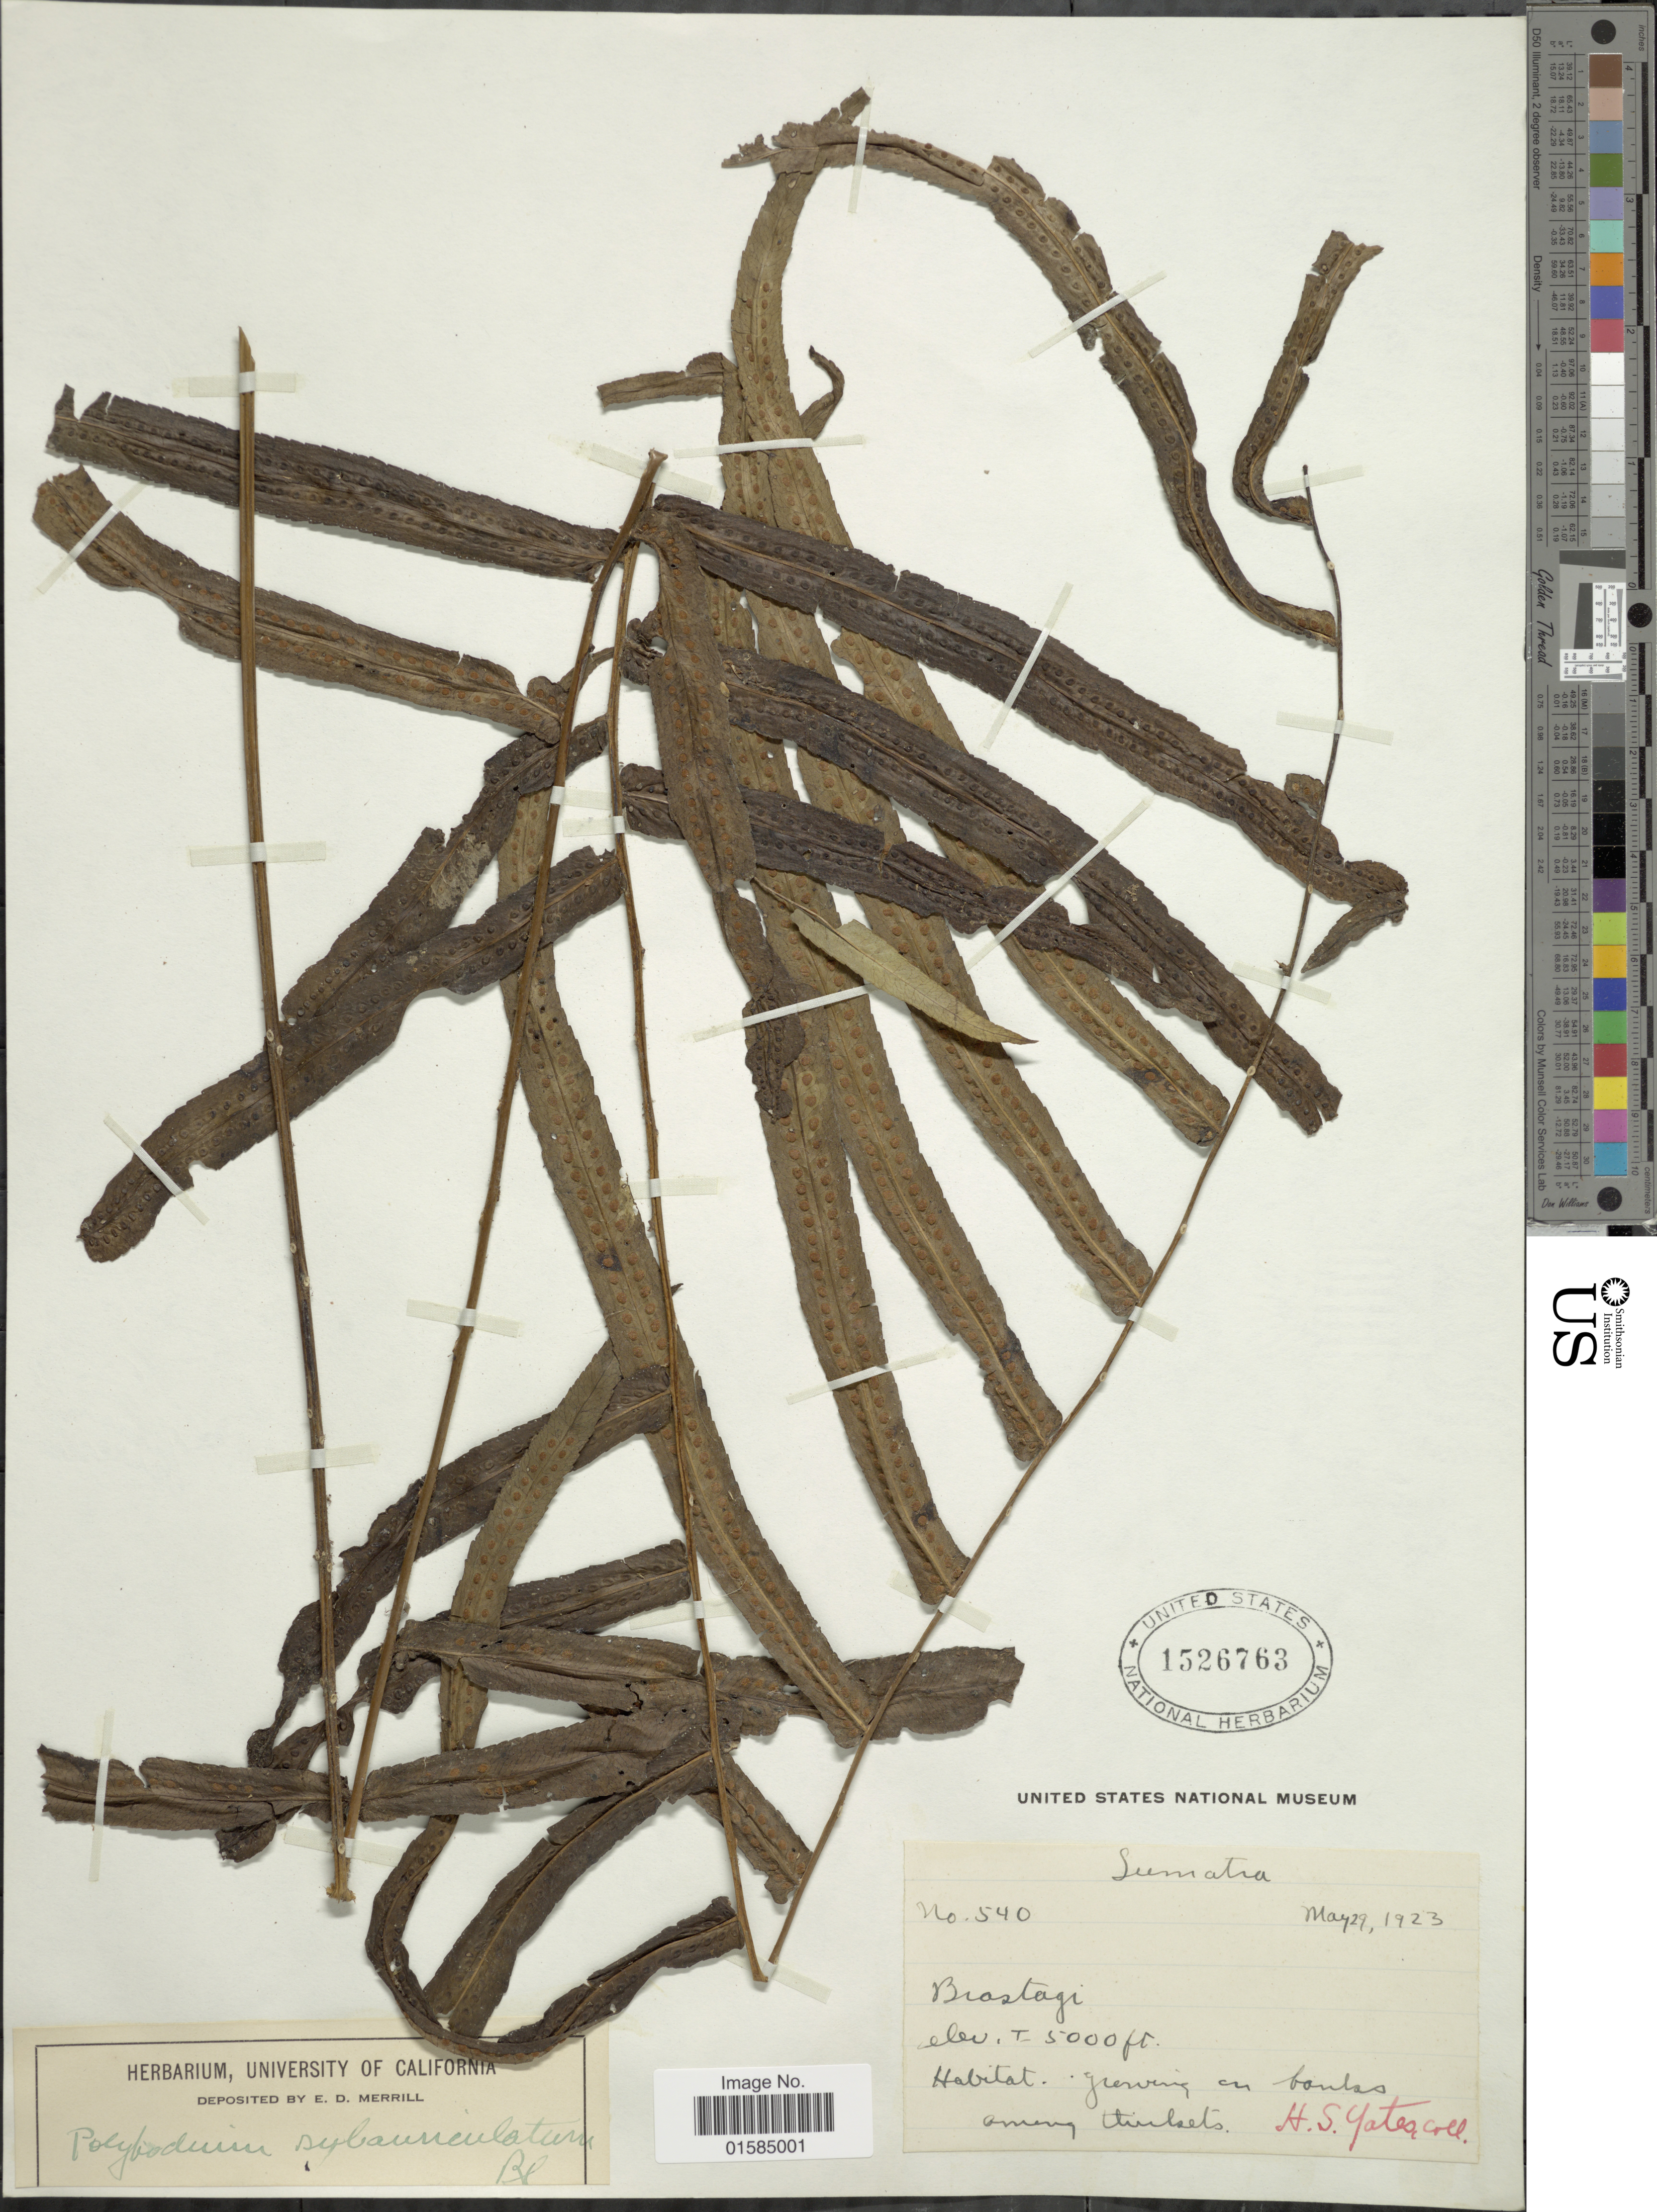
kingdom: Plantae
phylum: Tracheophyta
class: Polypodiopsida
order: Polypodiales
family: Polypodiaceae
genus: Goniophlebium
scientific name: Goniophlebium subauriculatum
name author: (Blume) C. Presl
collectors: H. S. Yates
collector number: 540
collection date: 1923-05-29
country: Indonesia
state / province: Sumatra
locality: Brastagi [interpreted]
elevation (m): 1524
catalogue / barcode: US 1526763